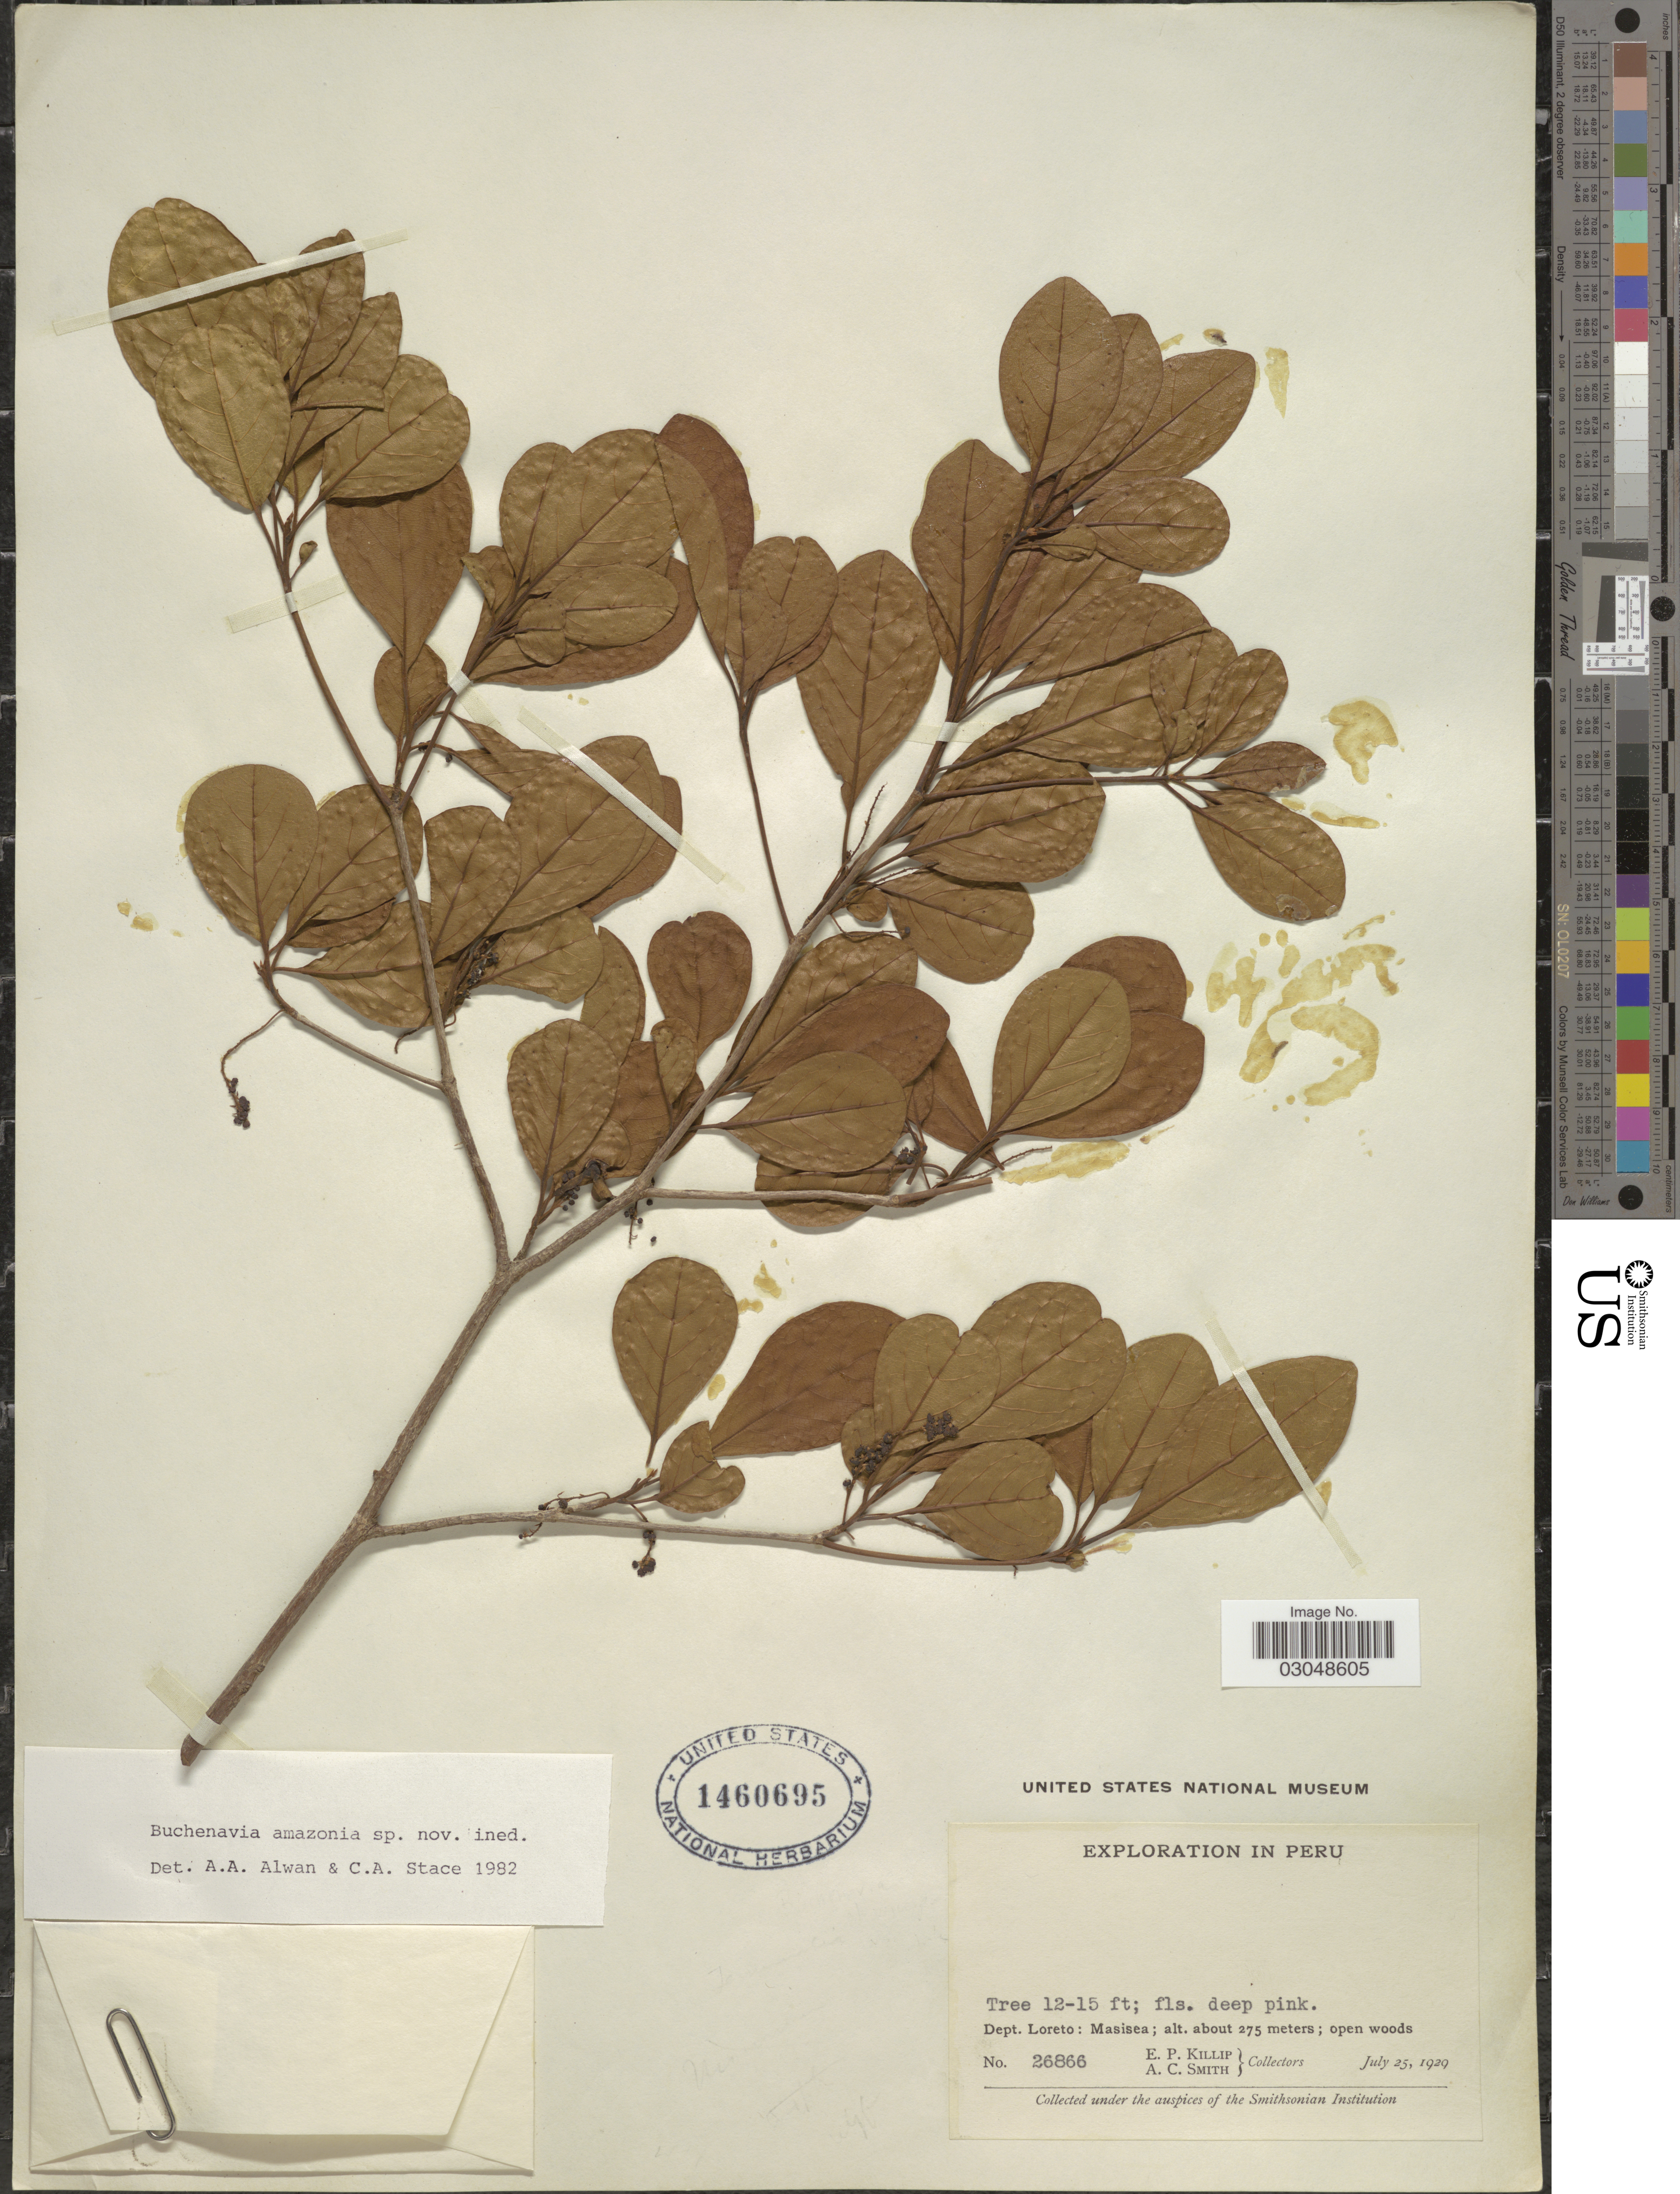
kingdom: Plantae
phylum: Tracheophyta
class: Magnoliopsida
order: Myrtales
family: Combretaceae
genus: Terminalia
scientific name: Terminalia viridiflora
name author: (Ducke) Gere & Boatwr.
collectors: E. P. Killip & A. C. Smith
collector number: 26866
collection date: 1929-07-25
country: Peru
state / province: Loreto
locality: Dept. Loreto: Masisea.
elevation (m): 275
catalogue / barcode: US 1460695